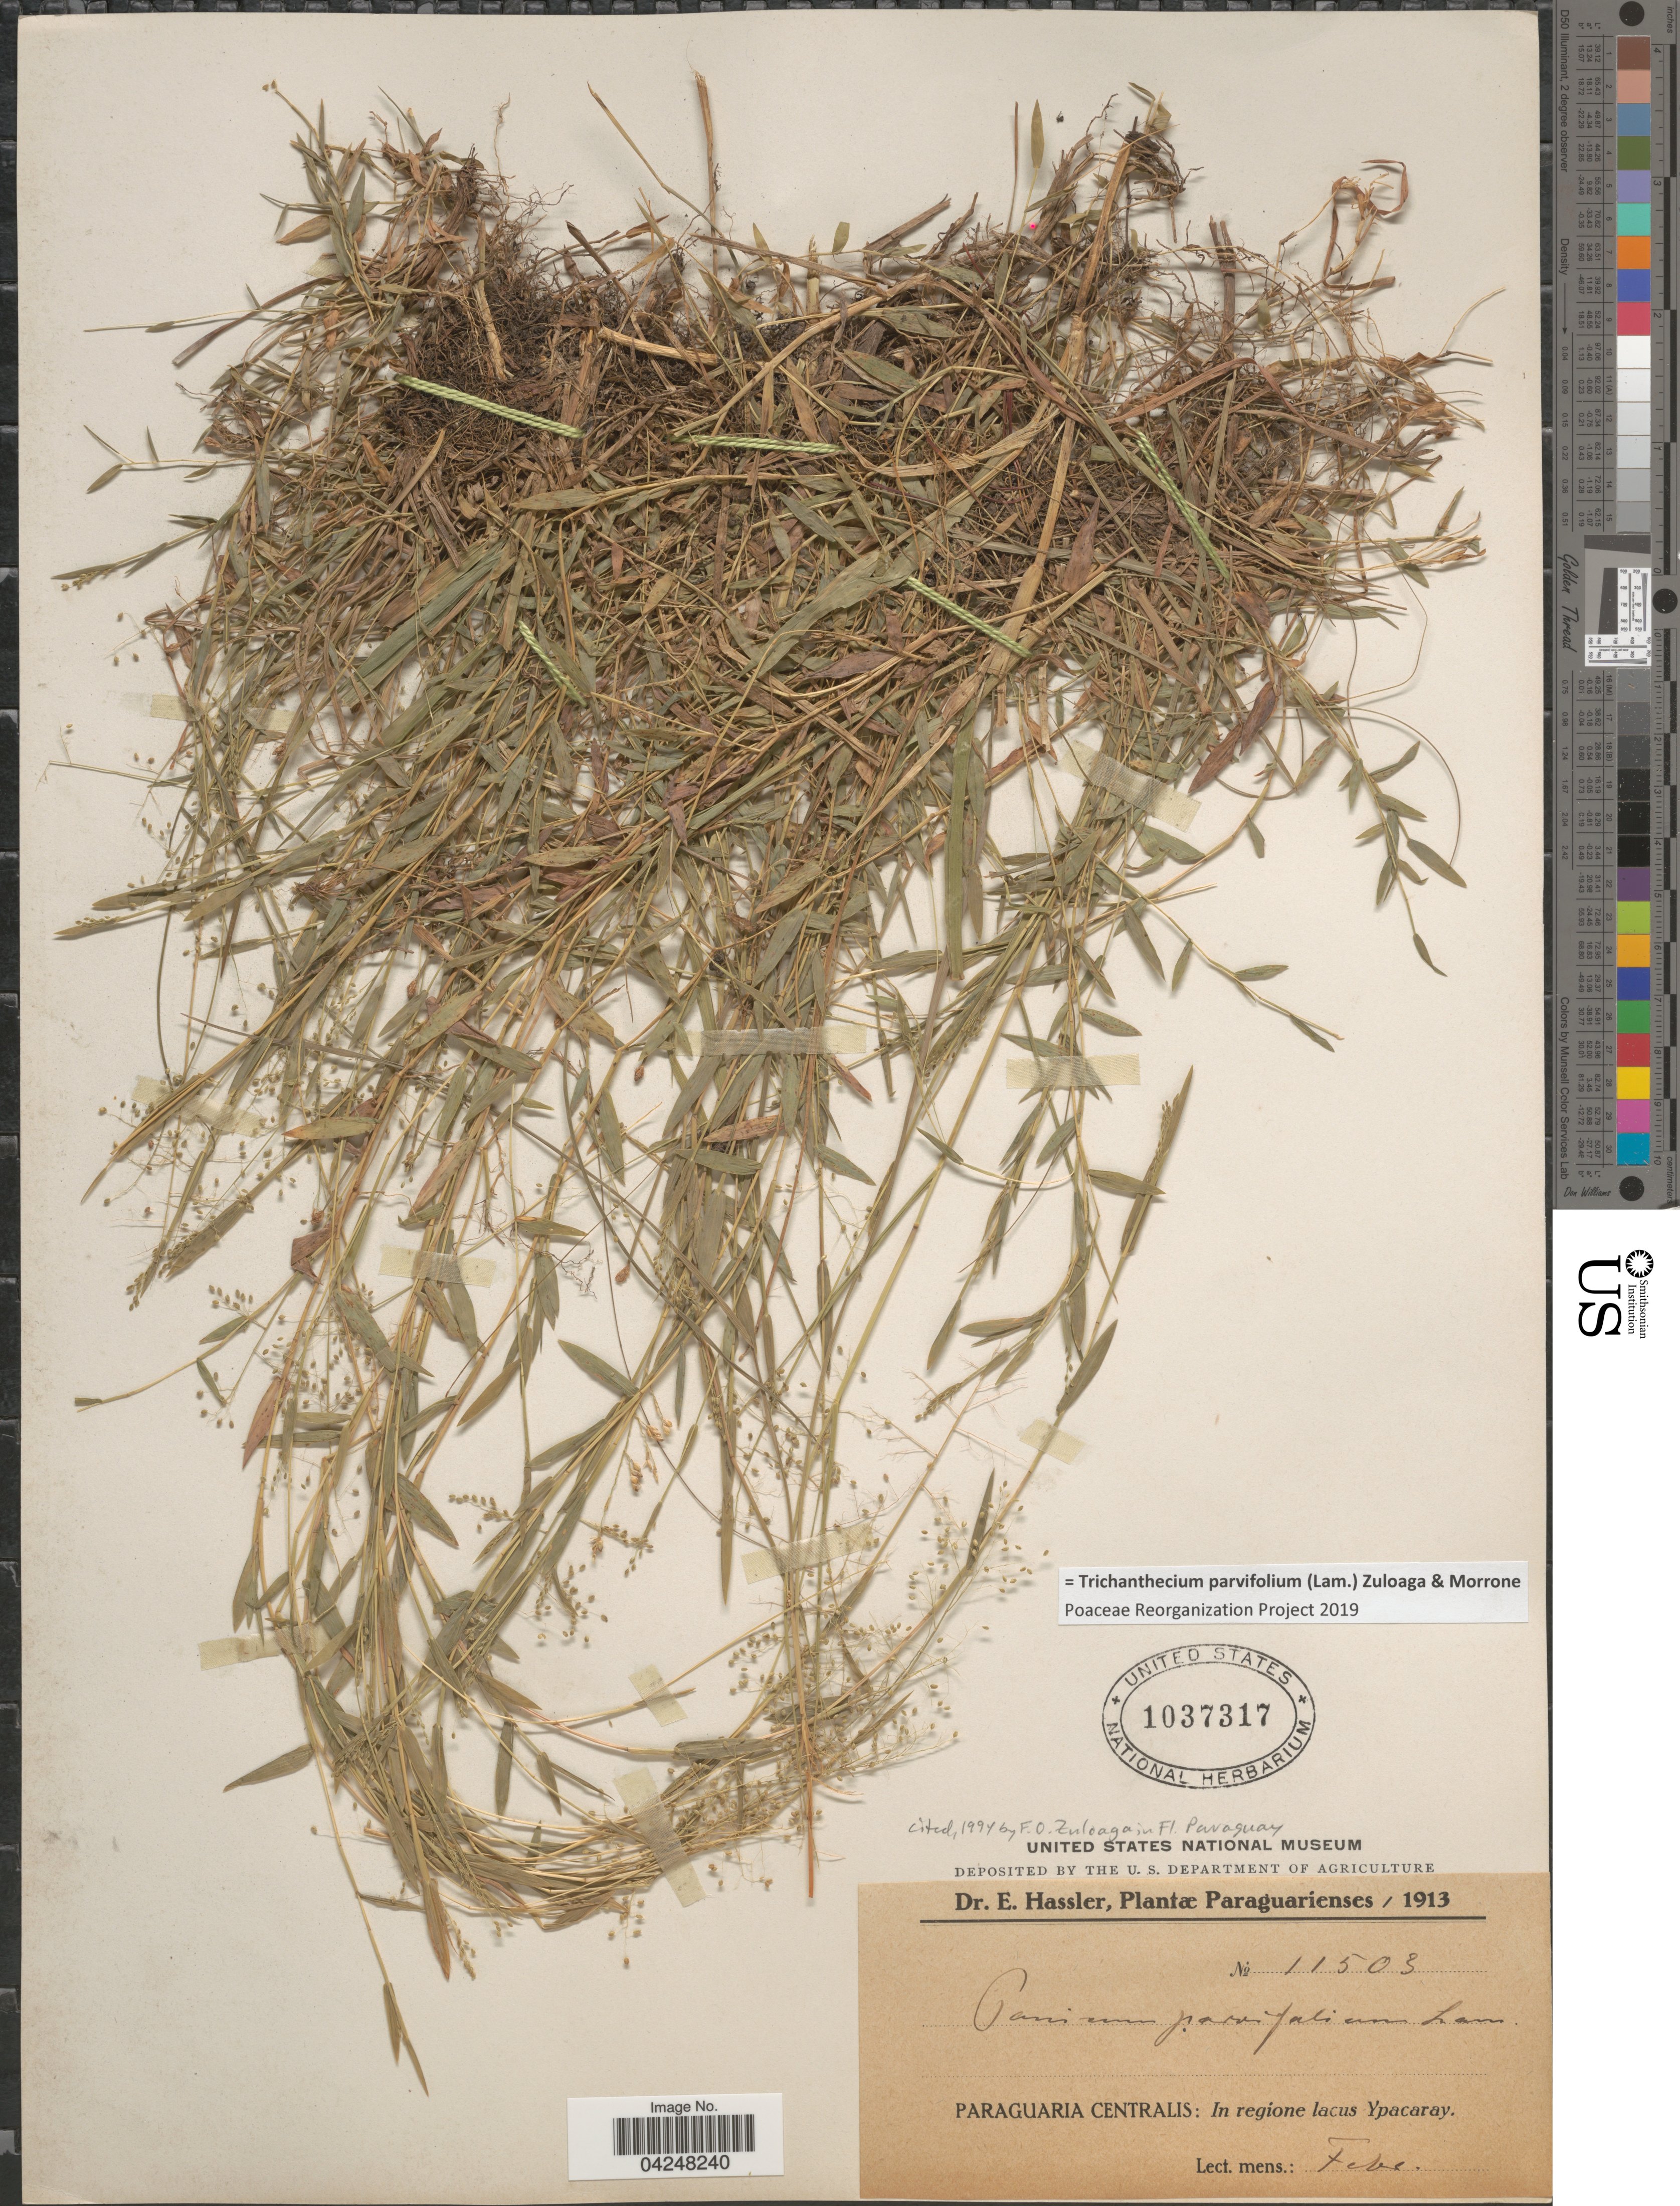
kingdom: Plantae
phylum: Tracheophyta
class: Liliopsida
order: Poales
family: Poaceae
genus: Trichanthecium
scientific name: Trichanthecium parvifolium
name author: (Lam.) Zuloaga & Morrone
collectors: E. Hassler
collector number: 11503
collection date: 1913-02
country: Paraguay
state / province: Central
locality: Paraguaria Centralis: In regione lacus Ypacaray.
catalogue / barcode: US 1037317